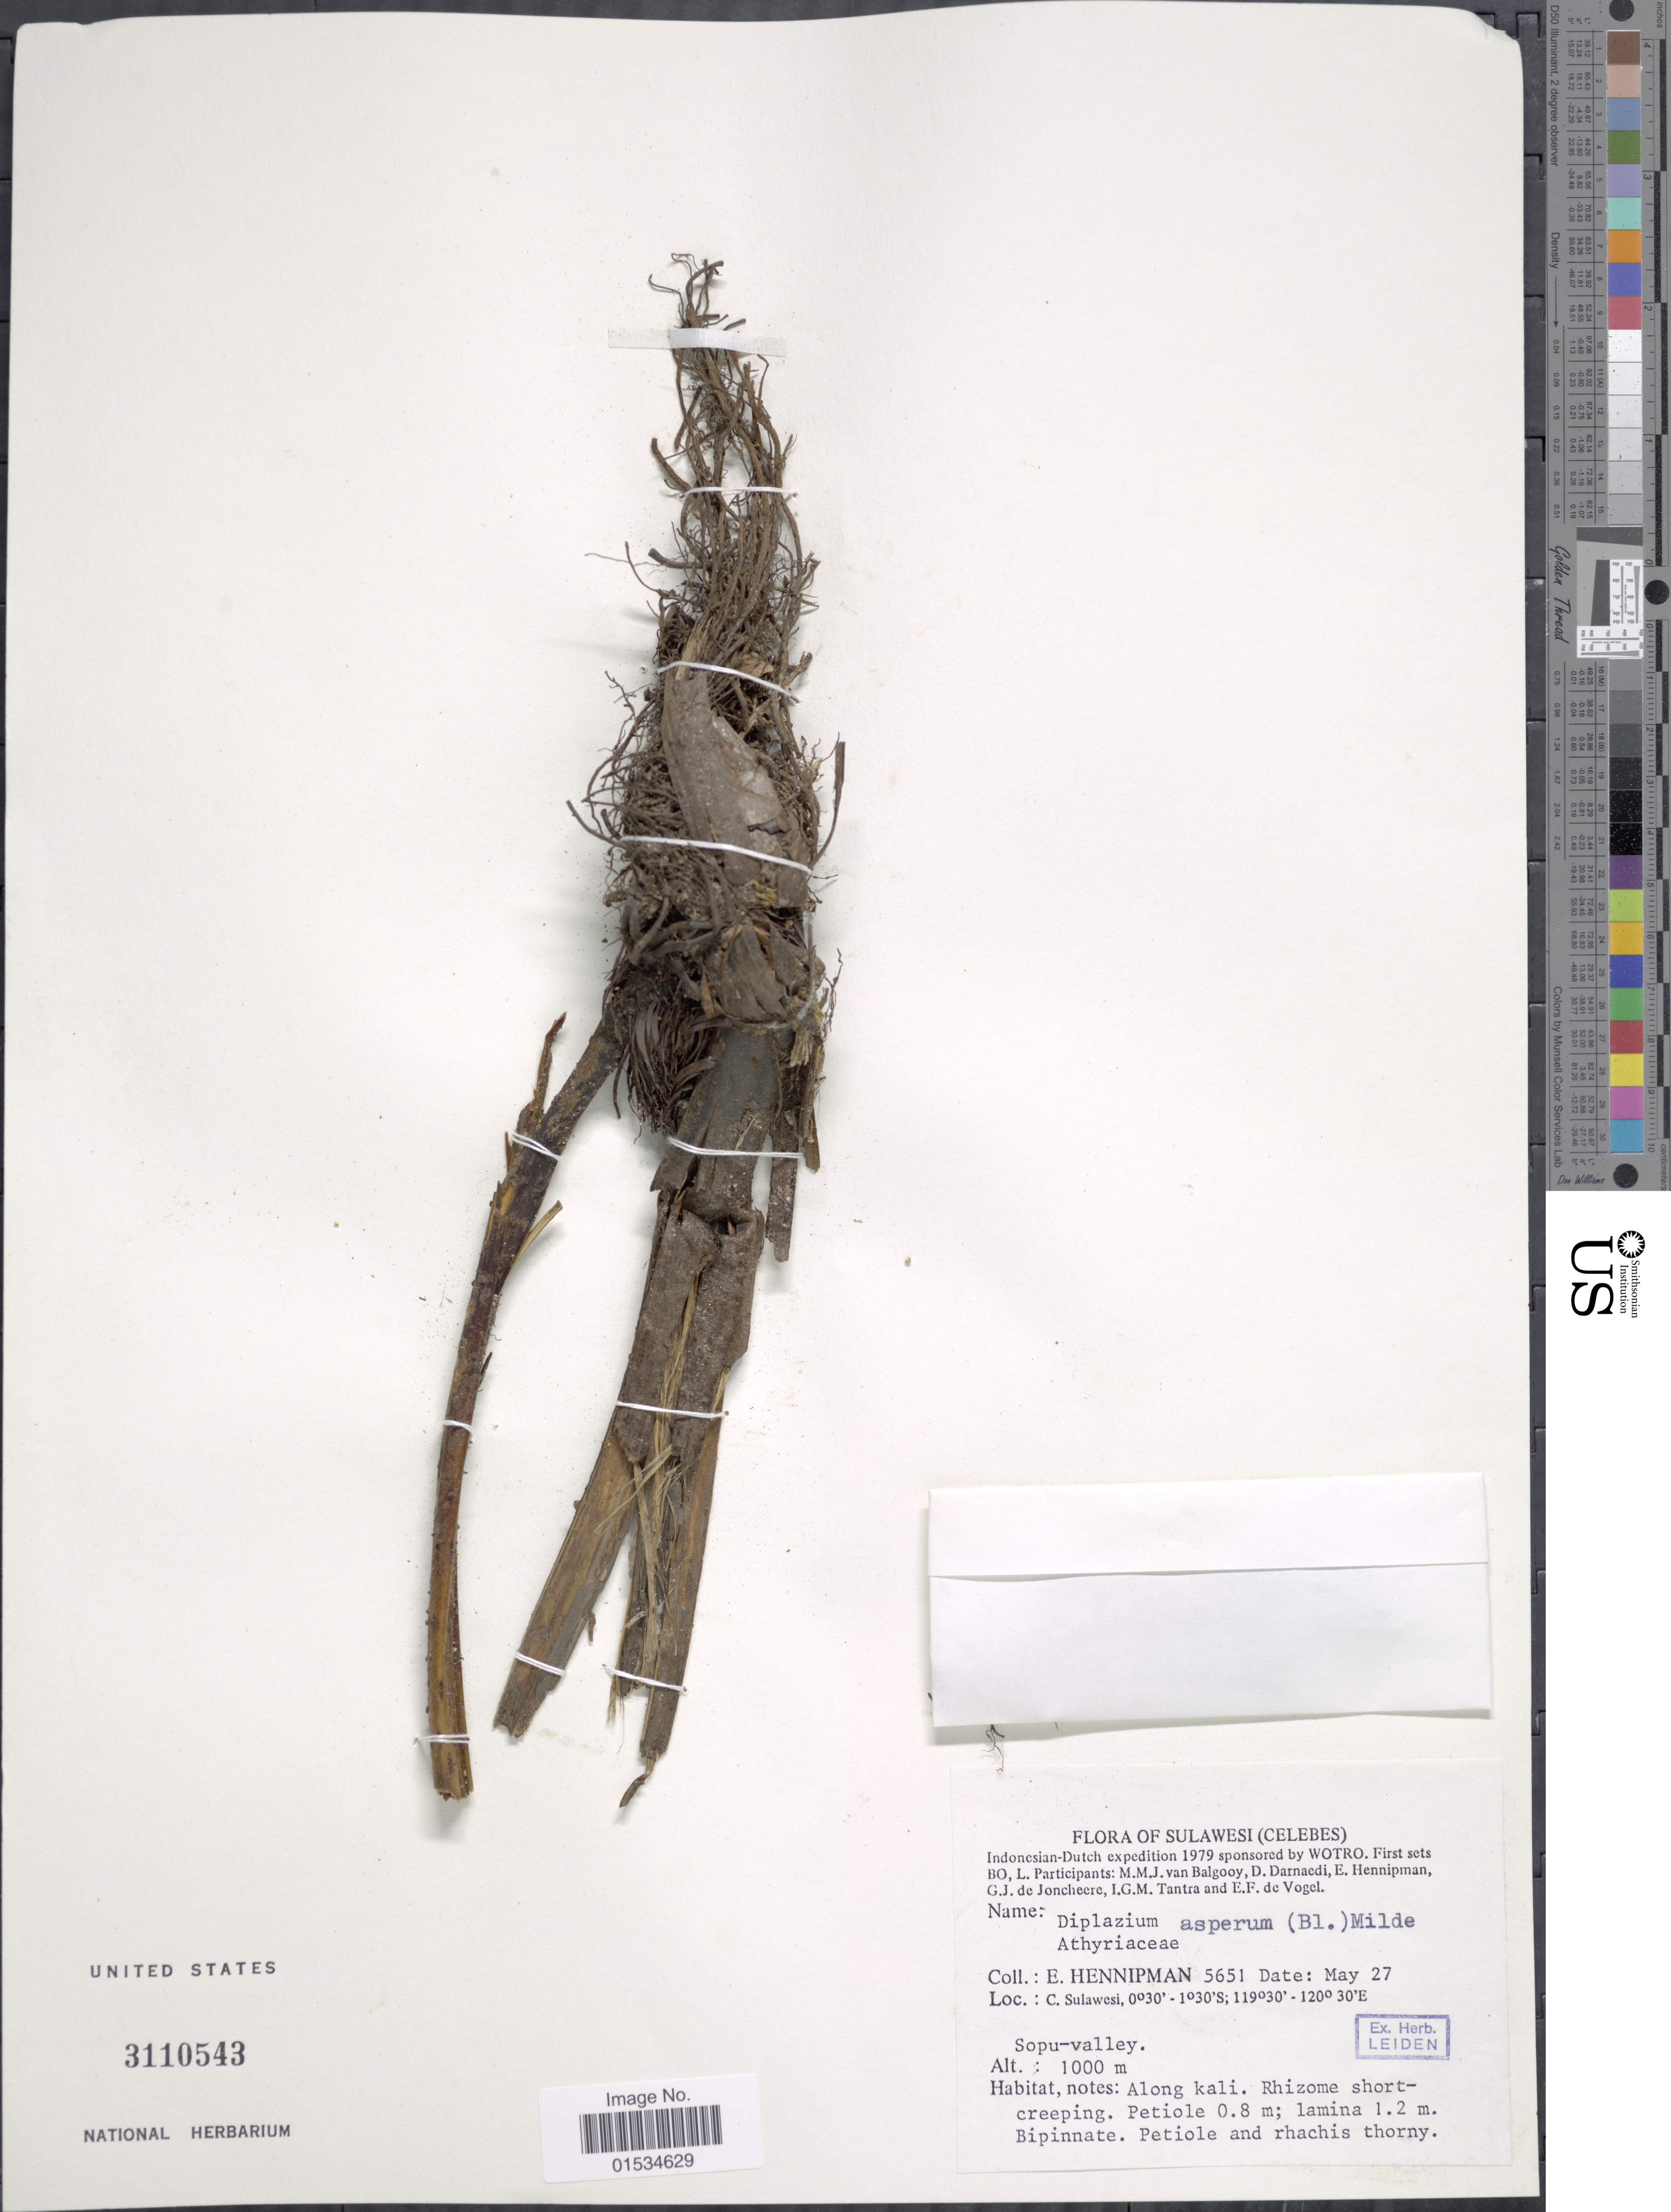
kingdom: Plantae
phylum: Tracheophyta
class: Polypodiopsida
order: Polypodiales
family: Athyriaceae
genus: Diplazium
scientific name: Diplazium asperum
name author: Blume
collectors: E. Hennipman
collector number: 5651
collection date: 1979-05-27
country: Indonesia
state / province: Sulawesi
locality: Celebes, Indonesian-Dutch expedition 1979, C. Sulawesi, Poloka, Sopu-valley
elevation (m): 1000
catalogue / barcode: US 3110543